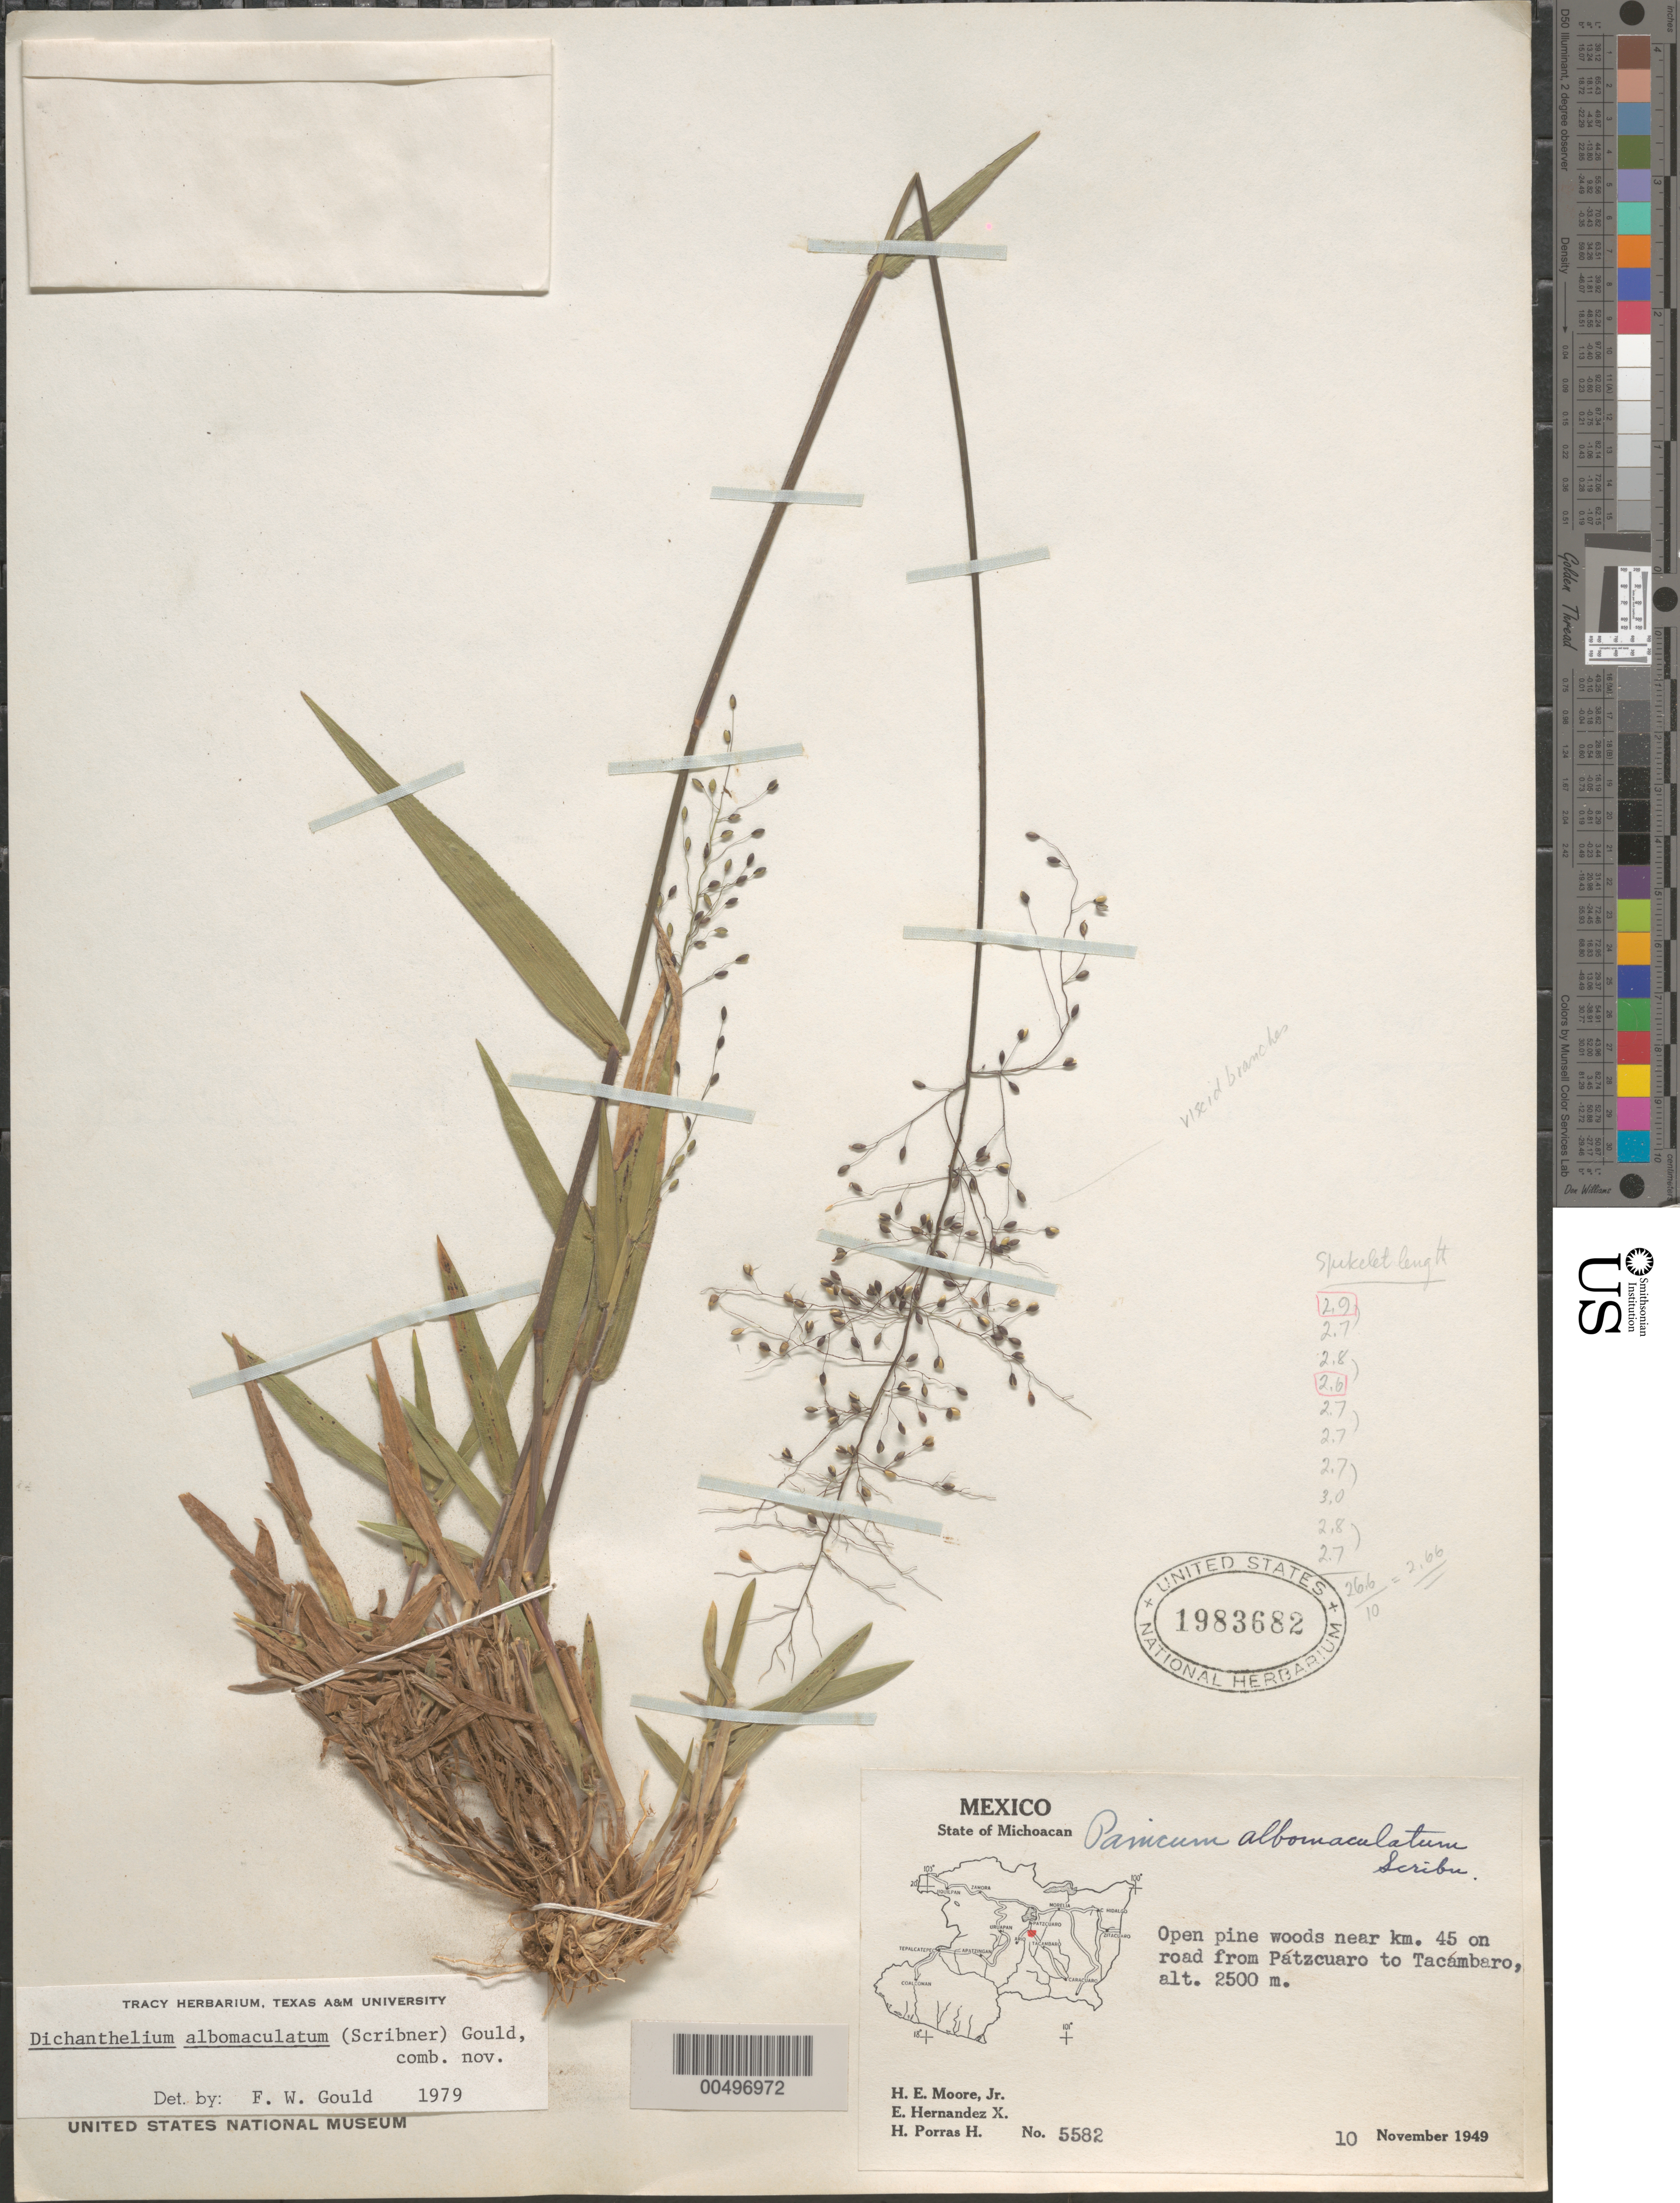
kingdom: Plantae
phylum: Tracheophyta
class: Liliopsida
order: Poales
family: Poaceae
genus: Dichanthelium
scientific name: Dichanthelium albomaculatum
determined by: Gould, F. W.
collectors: H. E. Moore, E. I. Hernández-X. & H. Porras-H.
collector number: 5582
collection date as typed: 10 Nov 1949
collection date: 1949-11-10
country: Mexico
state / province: Michoacán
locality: Near km 45 on rd from Pátzcuaro to Tacámbaro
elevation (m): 2500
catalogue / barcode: US 1983682